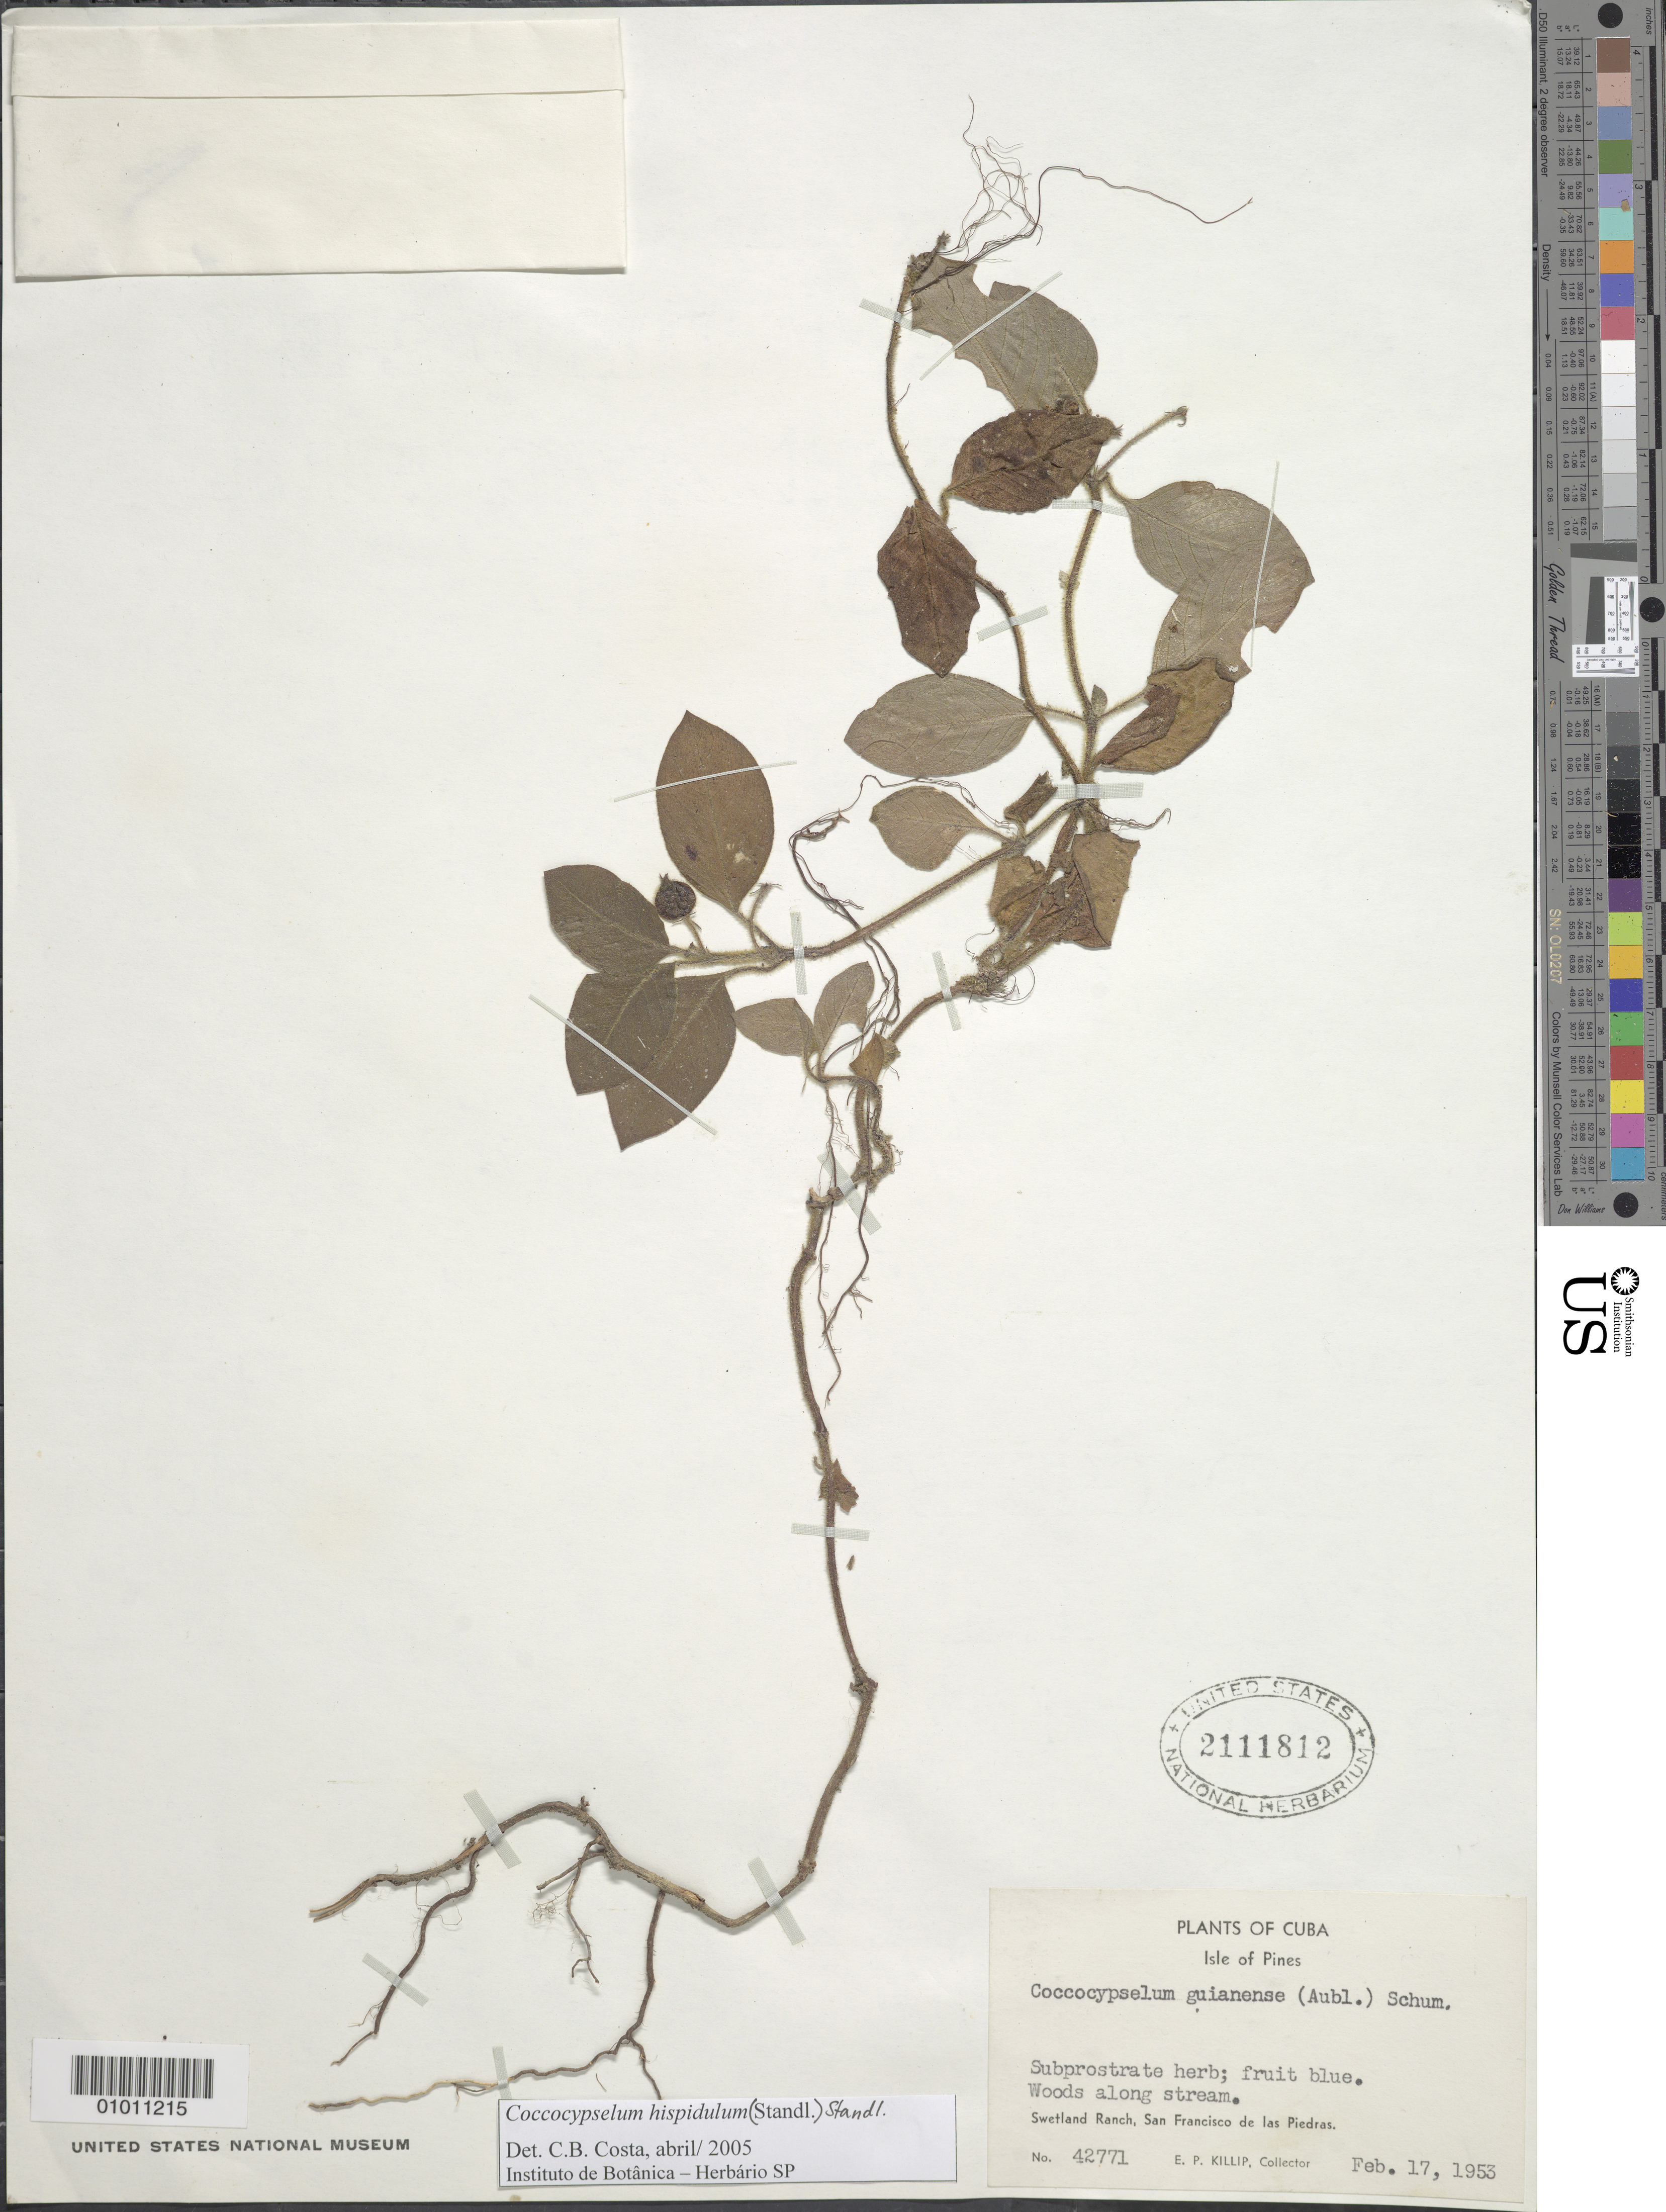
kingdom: Plantae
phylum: Tracheophyta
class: Magnoliopsida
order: Gentianales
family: Rubiaceae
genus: Coccocypselum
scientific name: Coccocypselum hispidulum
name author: (Standl.) Standl.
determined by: Costa, C. B.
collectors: E. P. Killip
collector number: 42771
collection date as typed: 17 Feb 1953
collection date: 1953-02-17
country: Cuba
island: Isla de la Juventud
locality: Swetland Ranch, San Francisco de las Piedras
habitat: Woods along stream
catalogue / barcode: US 2111812